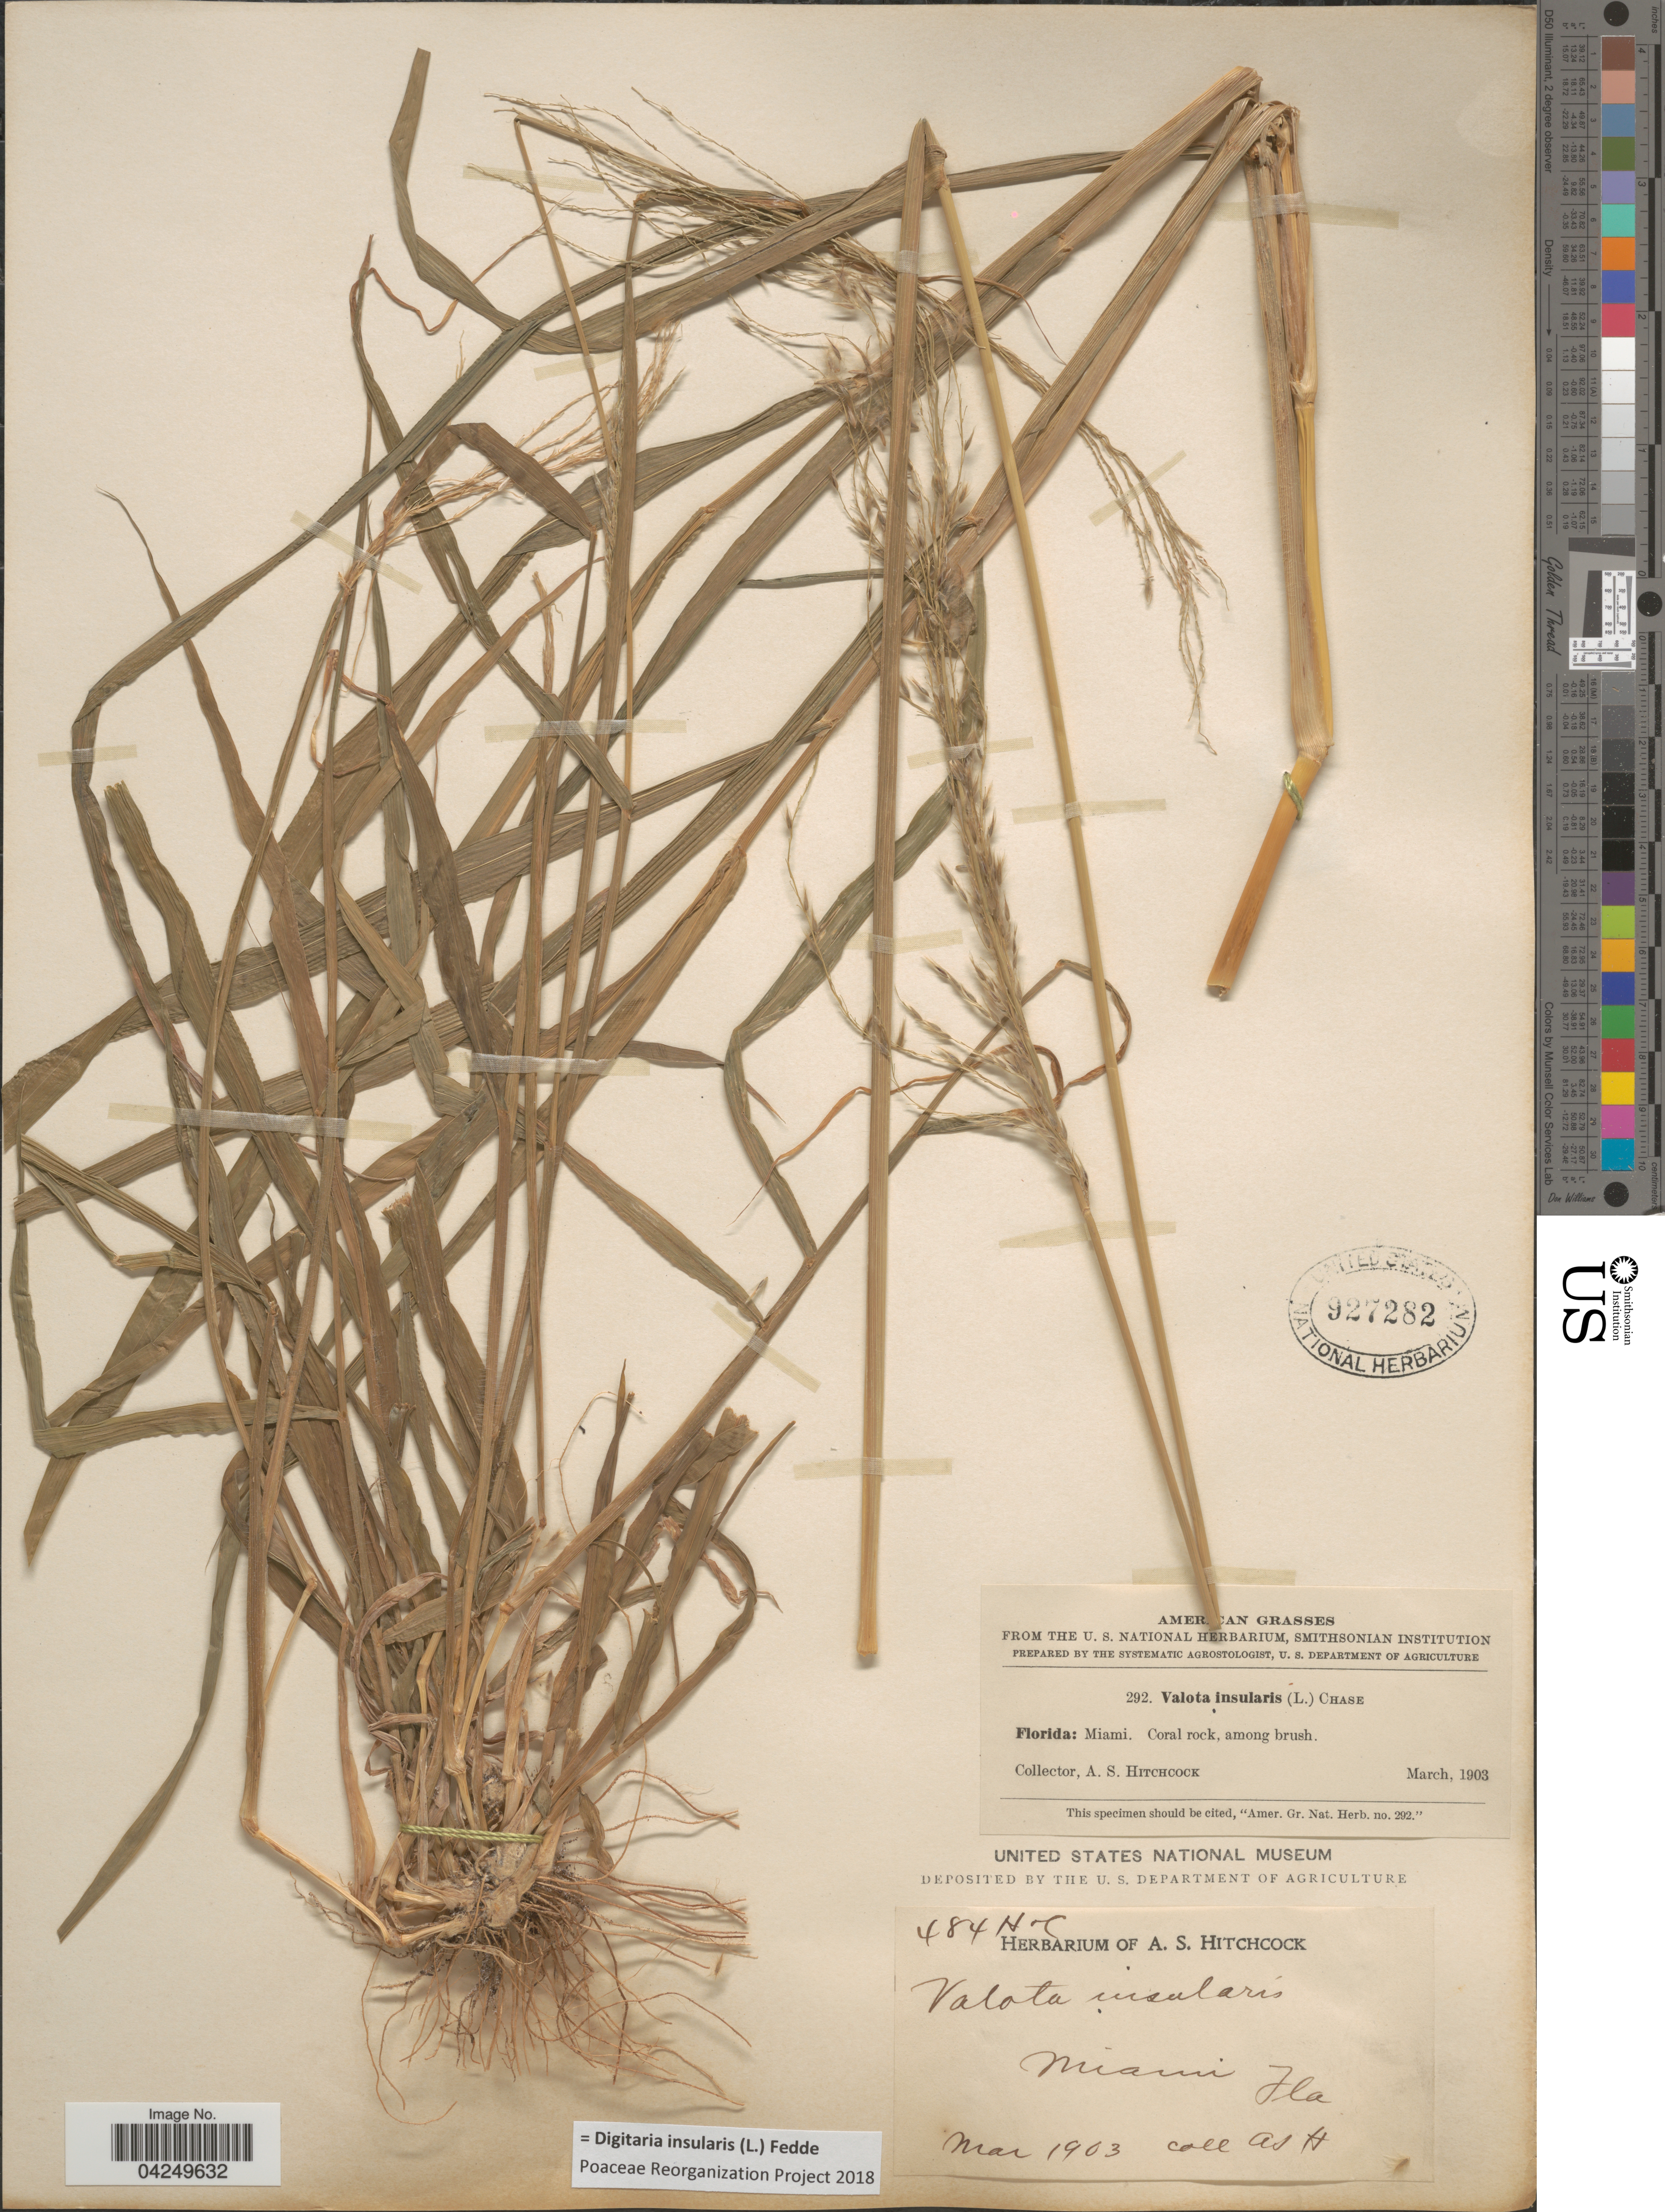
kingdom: Plantae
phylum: Tracheophyta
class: Liliopsida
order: Poales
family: Poaceae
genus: Digitaria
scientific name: Digitaria insularis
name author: (L.) Fedde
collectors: A. S. Hitchcock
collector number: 292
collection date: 1903-03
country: United States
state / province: Florida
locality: Miami.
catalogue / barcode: US 927282